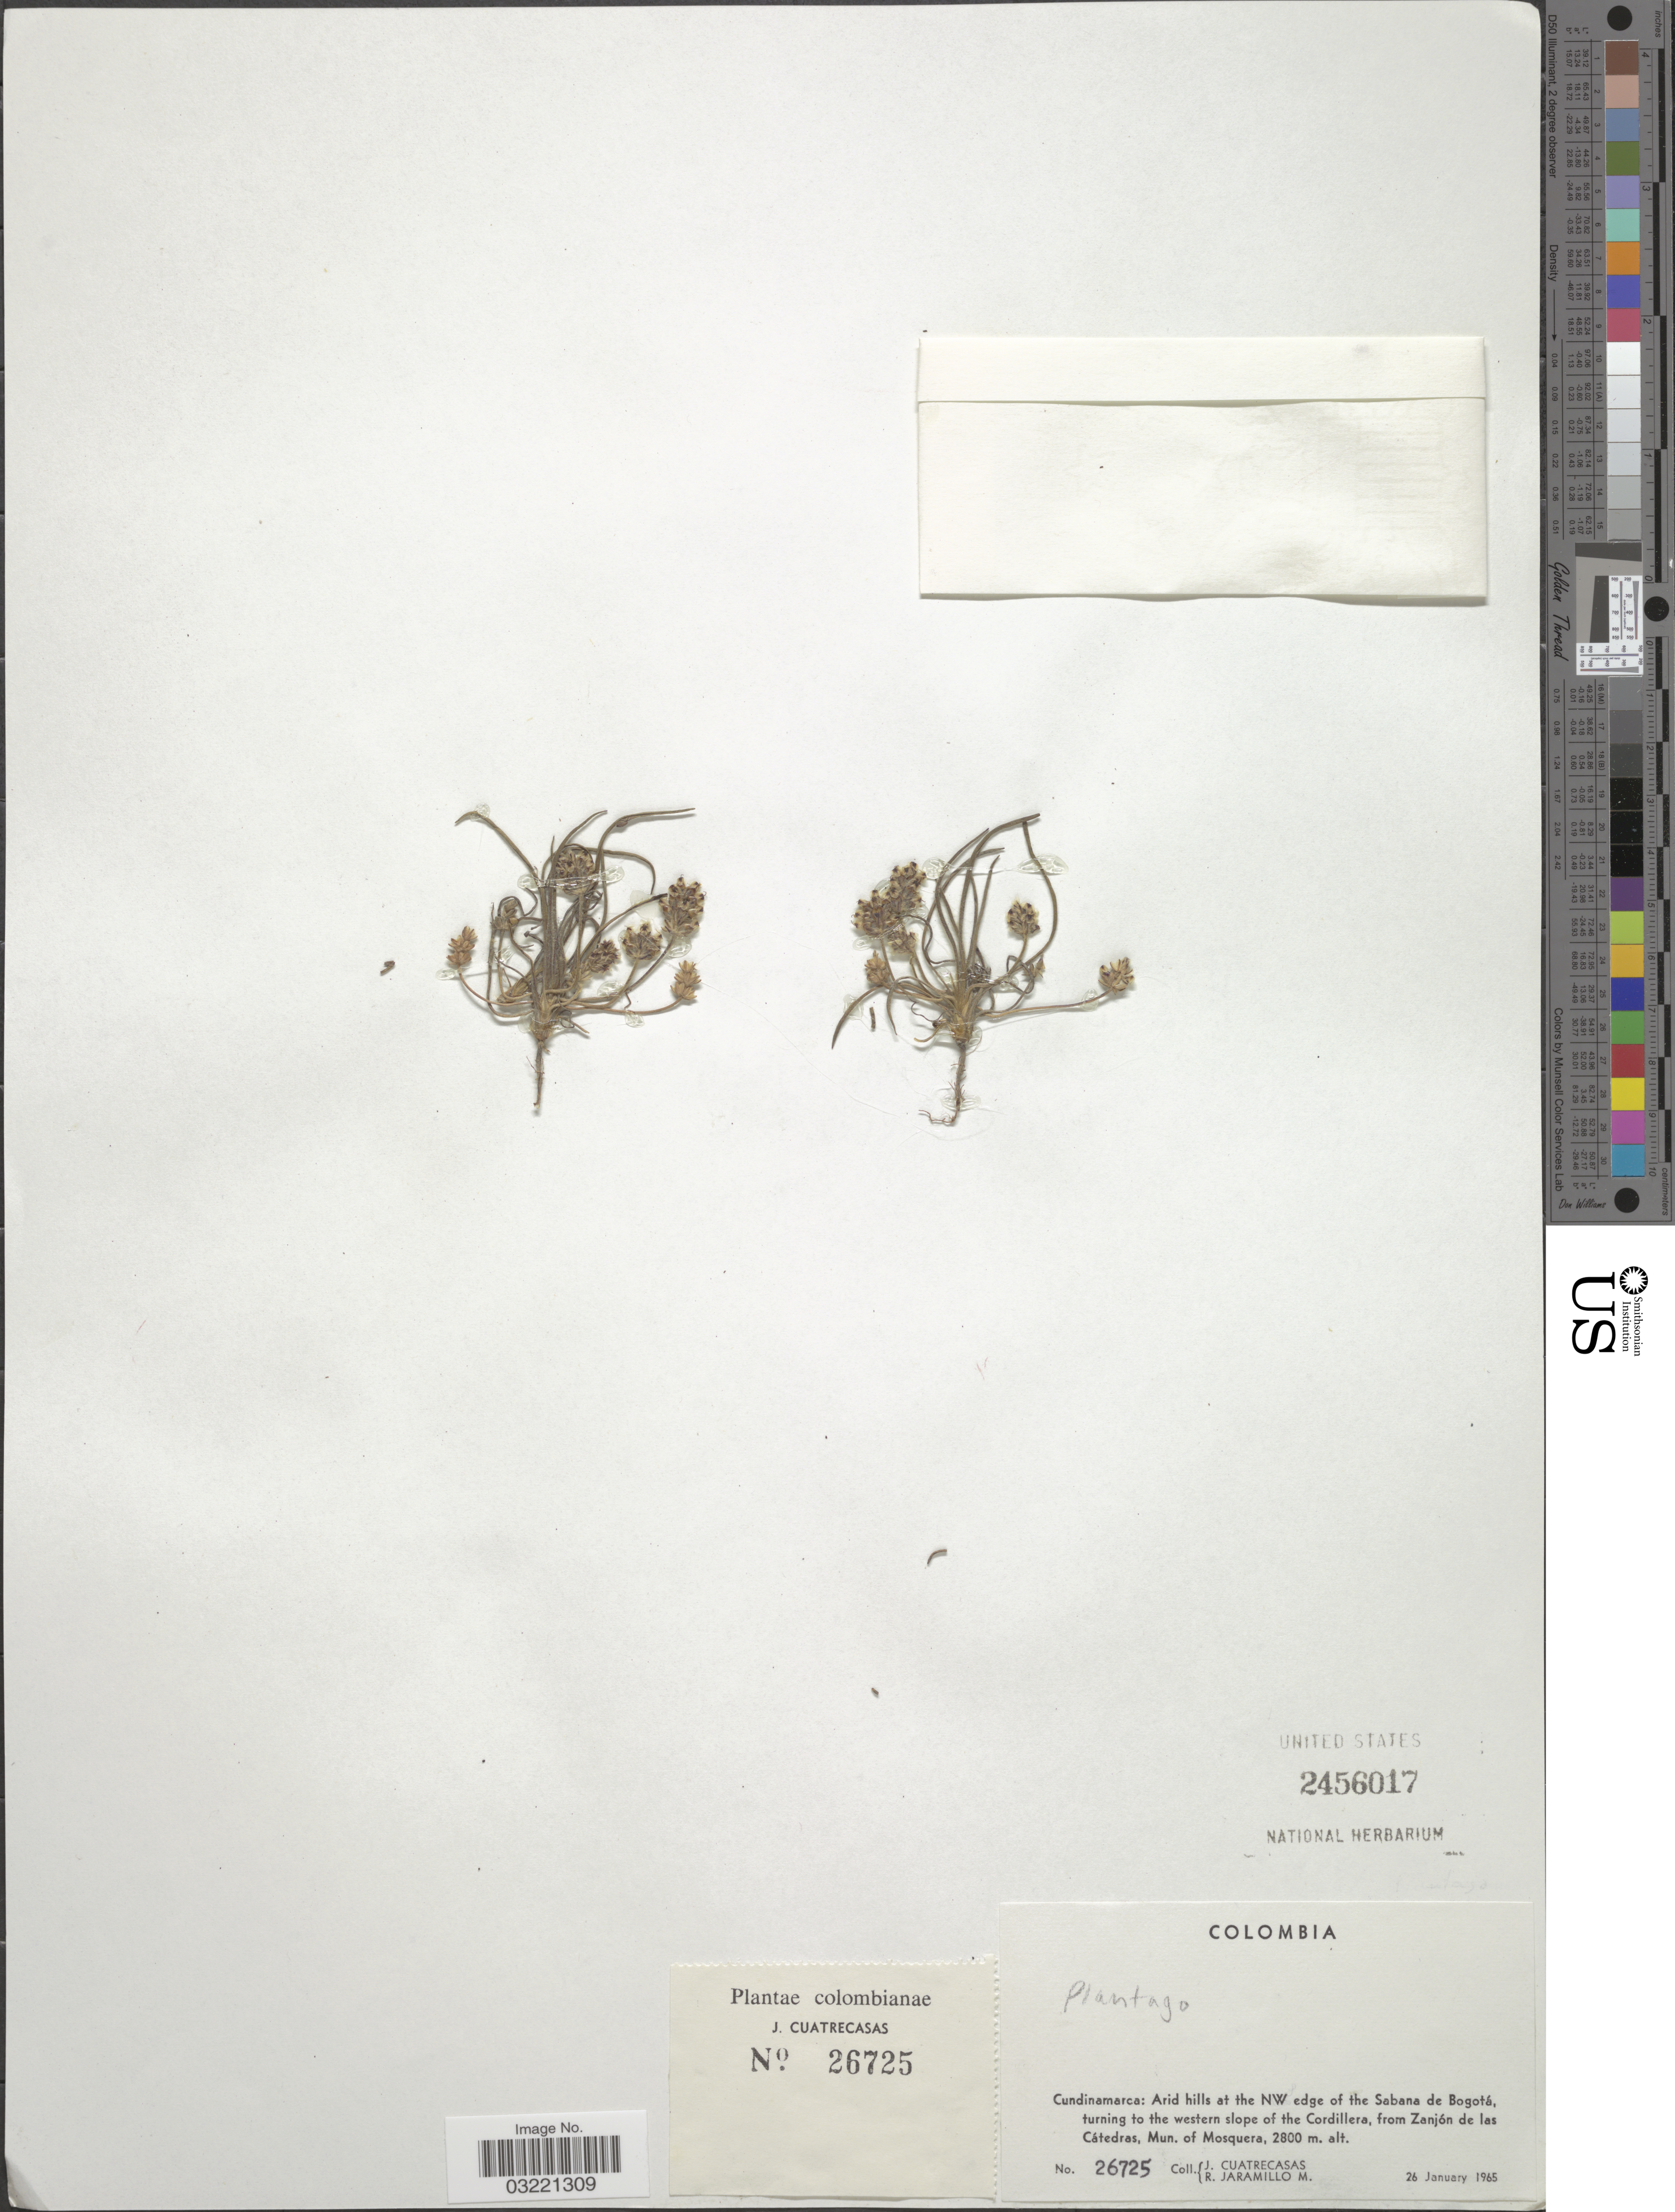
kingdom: Plantae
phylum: Tracheophyta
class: Magnoliopsida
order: Lamiales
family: Plantaginaceae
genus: Plantago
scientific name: Plantago sp.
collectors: J. Cuatrecasas & R. Jaramillo M.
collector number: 26725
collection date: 1965-01-26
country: Colombia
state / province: Cundinamarca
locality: Arid hills at the NW edge of the Sabana de Bogotá, turning to the western slope of the Cordillera, from Zanjón de las Cátedras, Mun. of Mosquera.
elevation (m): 2800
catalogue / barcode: US 2456017